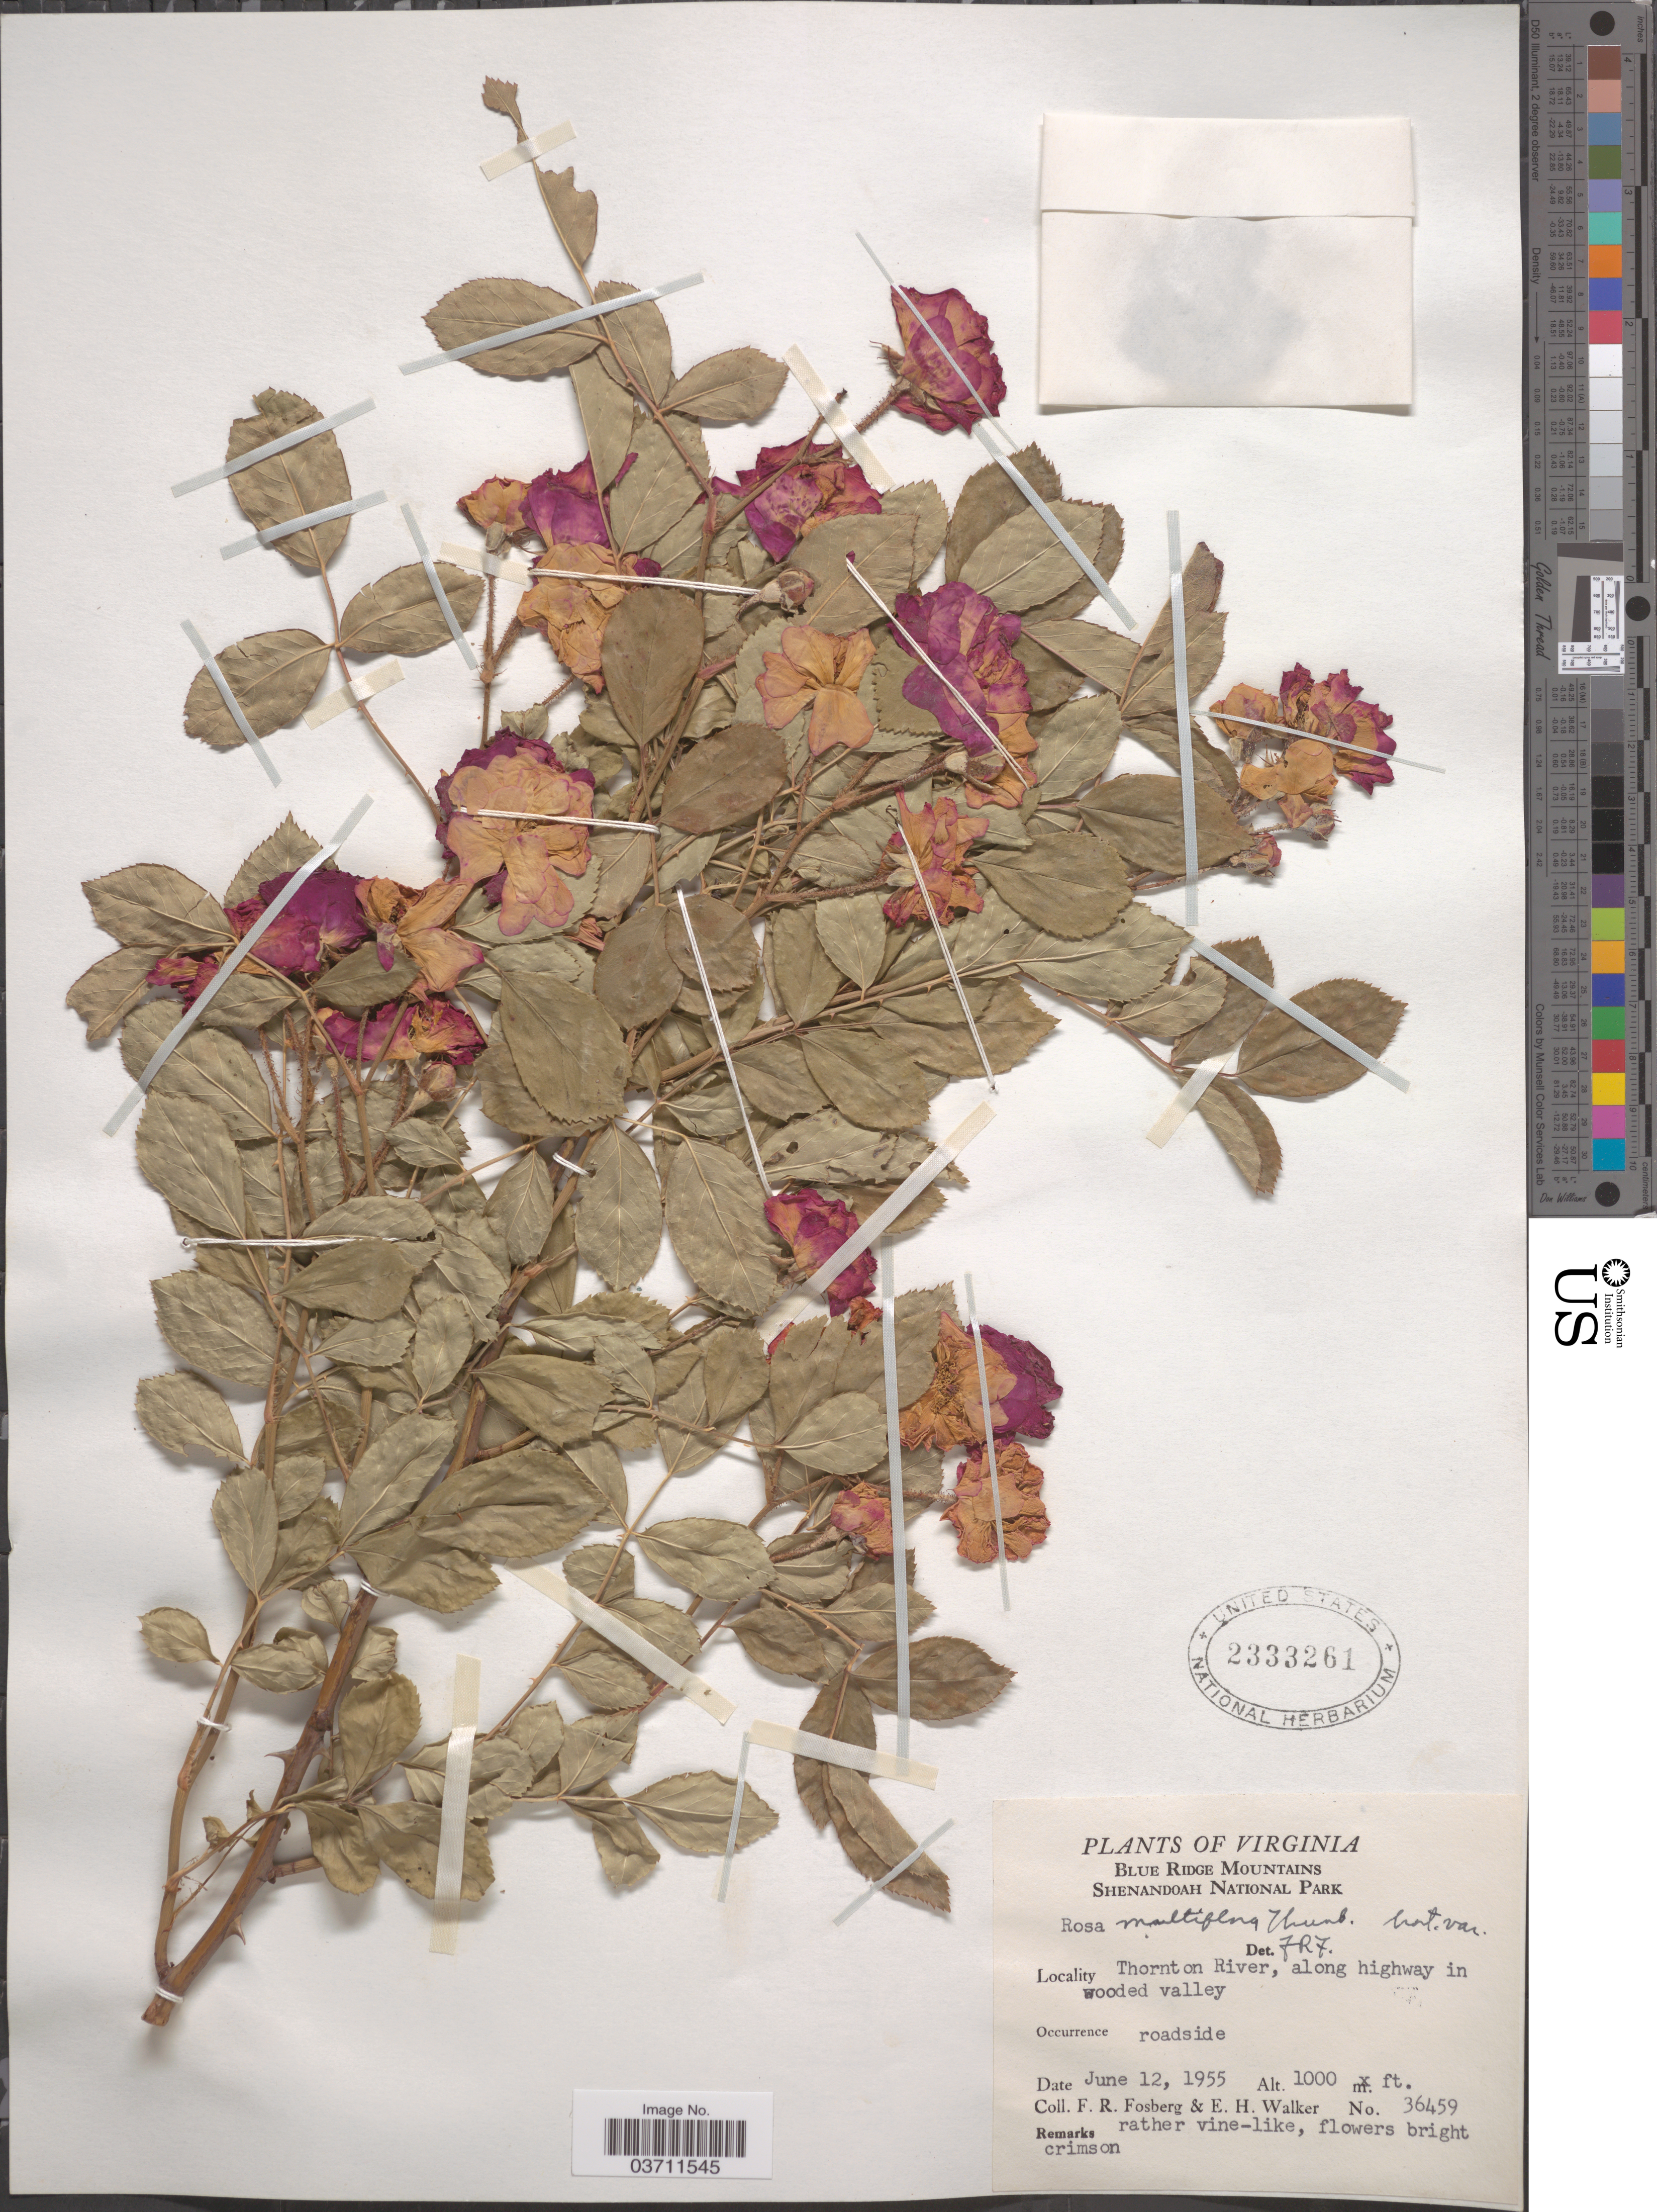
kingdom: Plantae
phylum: Tracheophyta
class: Magnoliopsida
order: Rosales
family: Rosaceae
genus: Rosa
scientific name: Rosa multiflora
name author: Thunb.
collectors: F. R. Fosberg & E. H. Walker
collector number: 36459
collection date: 1955-06-12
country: United States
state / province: Virginia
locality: Blue Ridge Mountains. Shenandoah National Park. Thornton River, along highway in wooded valley.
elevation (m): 305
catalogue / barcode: US 2333261